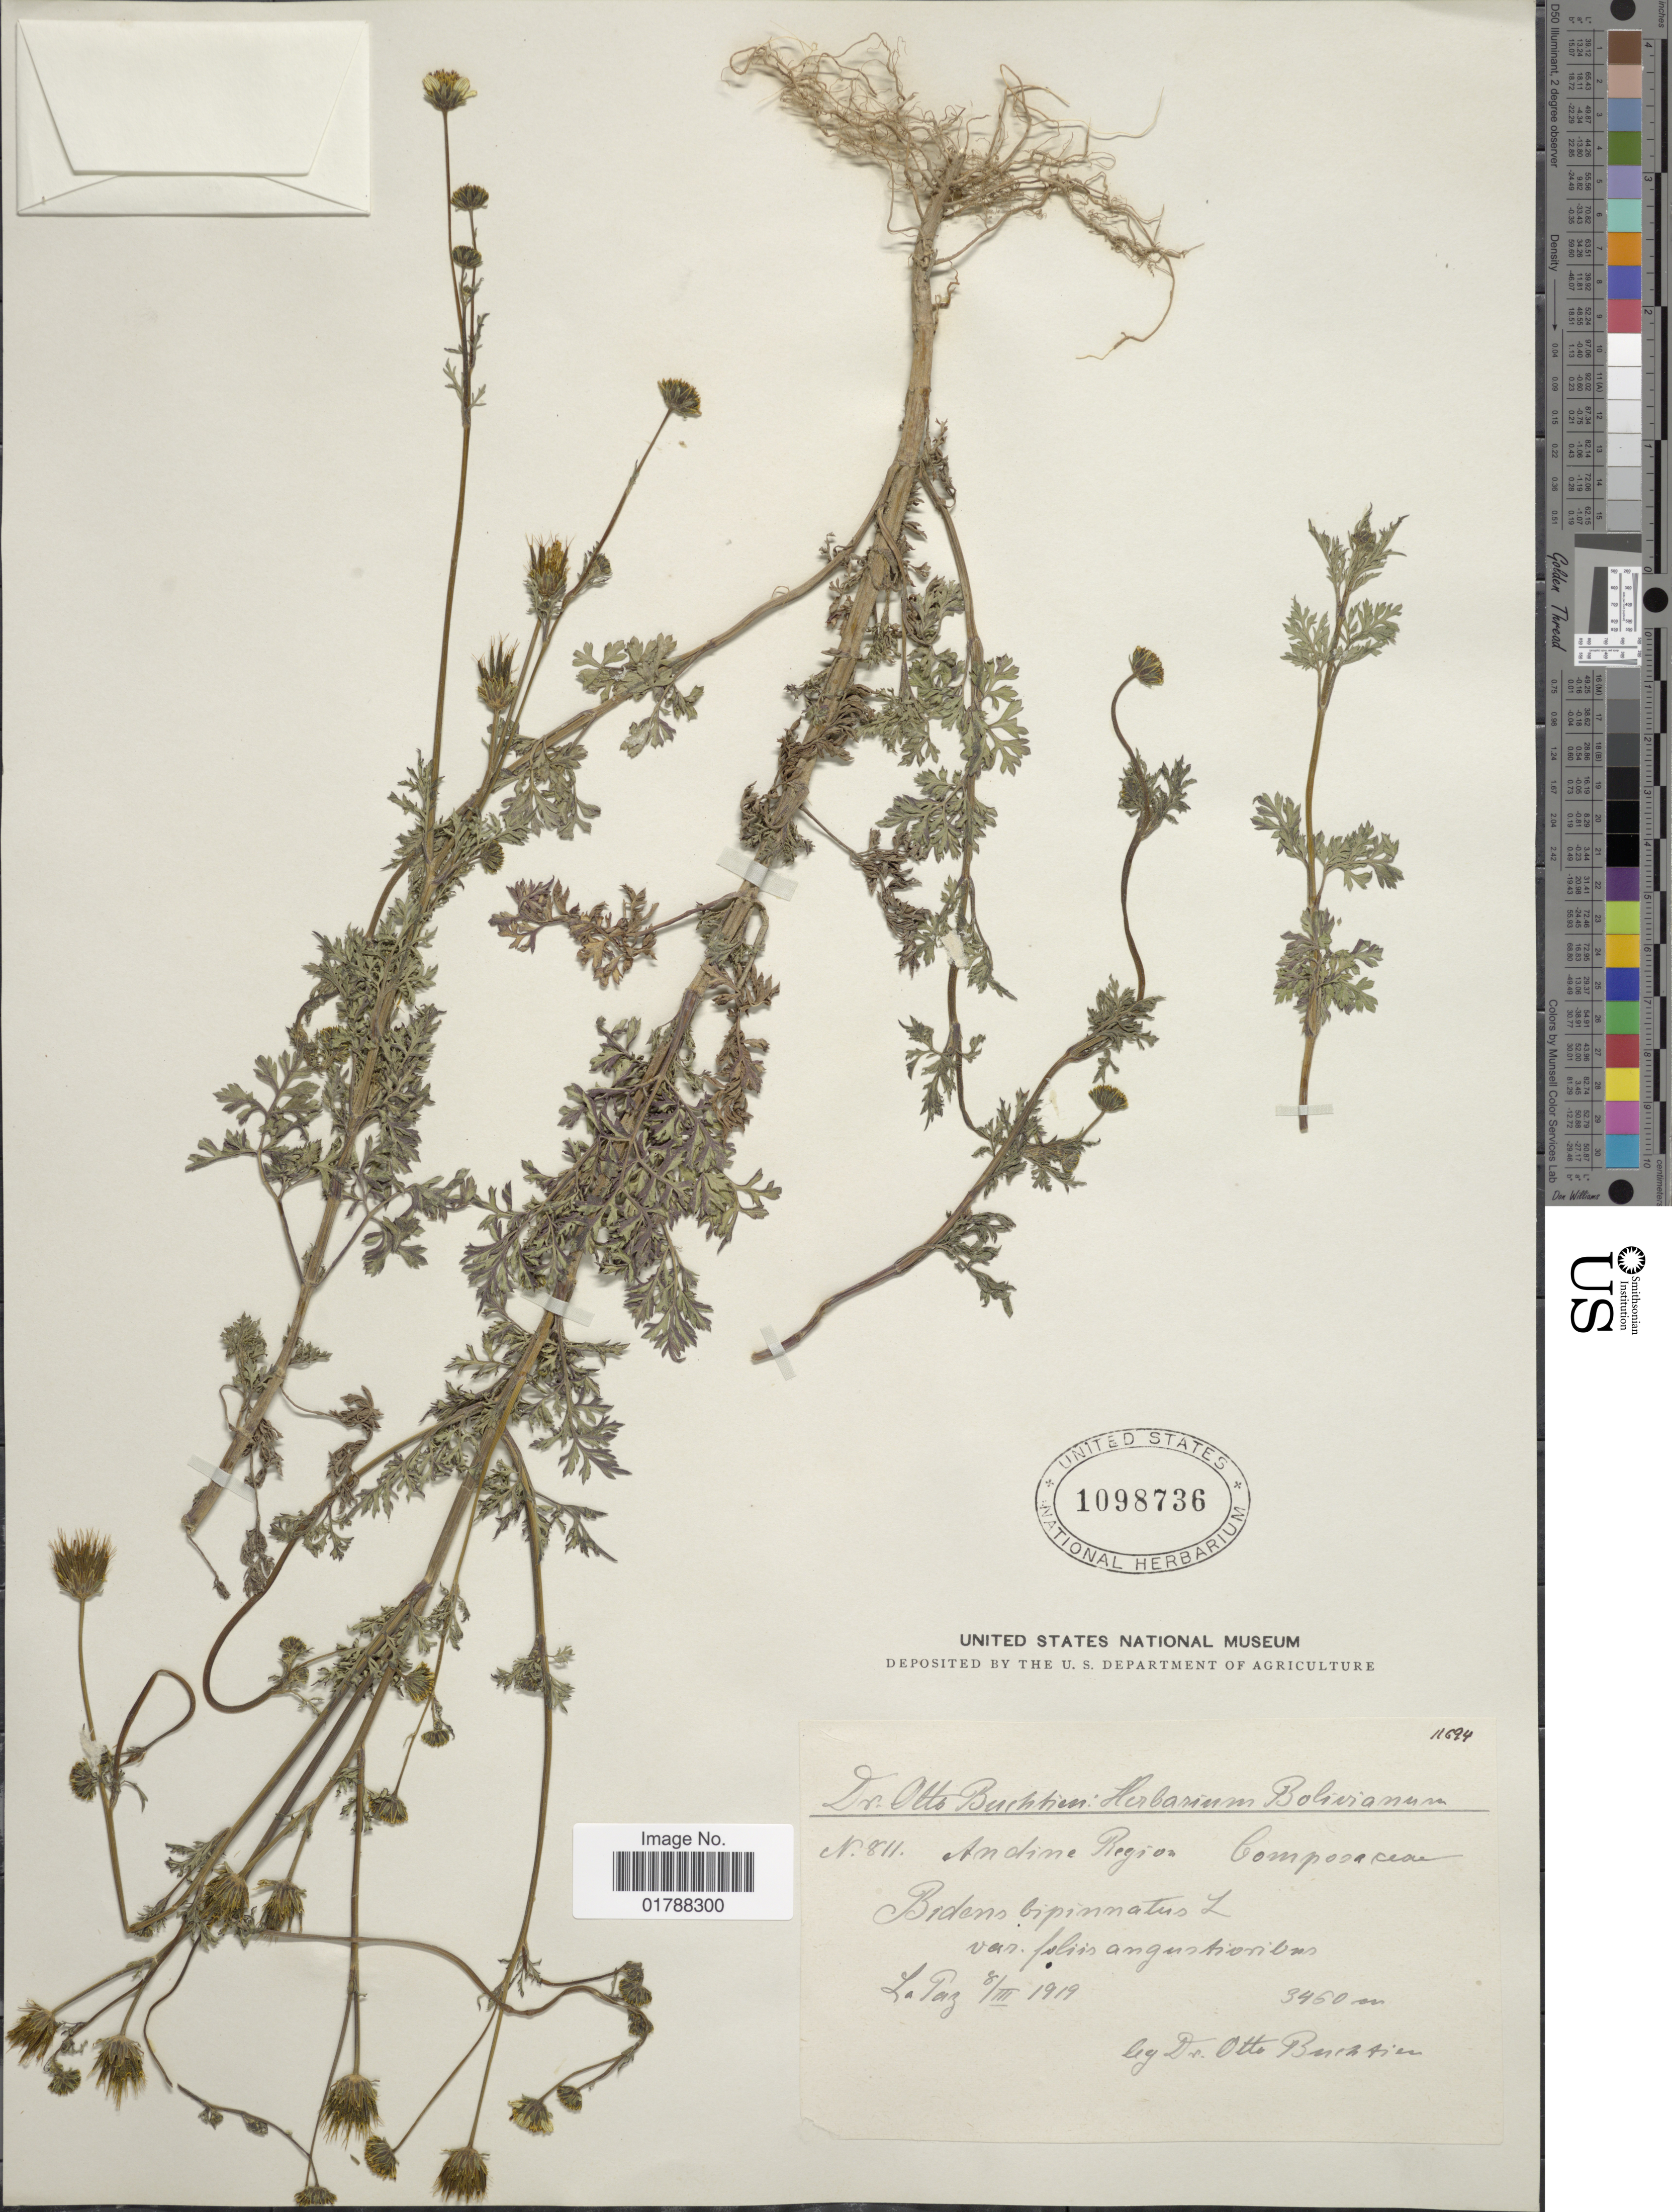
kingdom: Plantae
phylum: Tracheophyta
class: Magnoliopsida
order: Asterales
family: Asteraceae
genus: Bidens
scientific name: Bidens bipinnatifida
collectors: O. Buchtien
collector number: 11694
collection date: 1919-03-08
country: Bolivia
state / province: La Paz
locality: Andine Region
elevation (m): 3460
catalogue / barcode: US 1098736